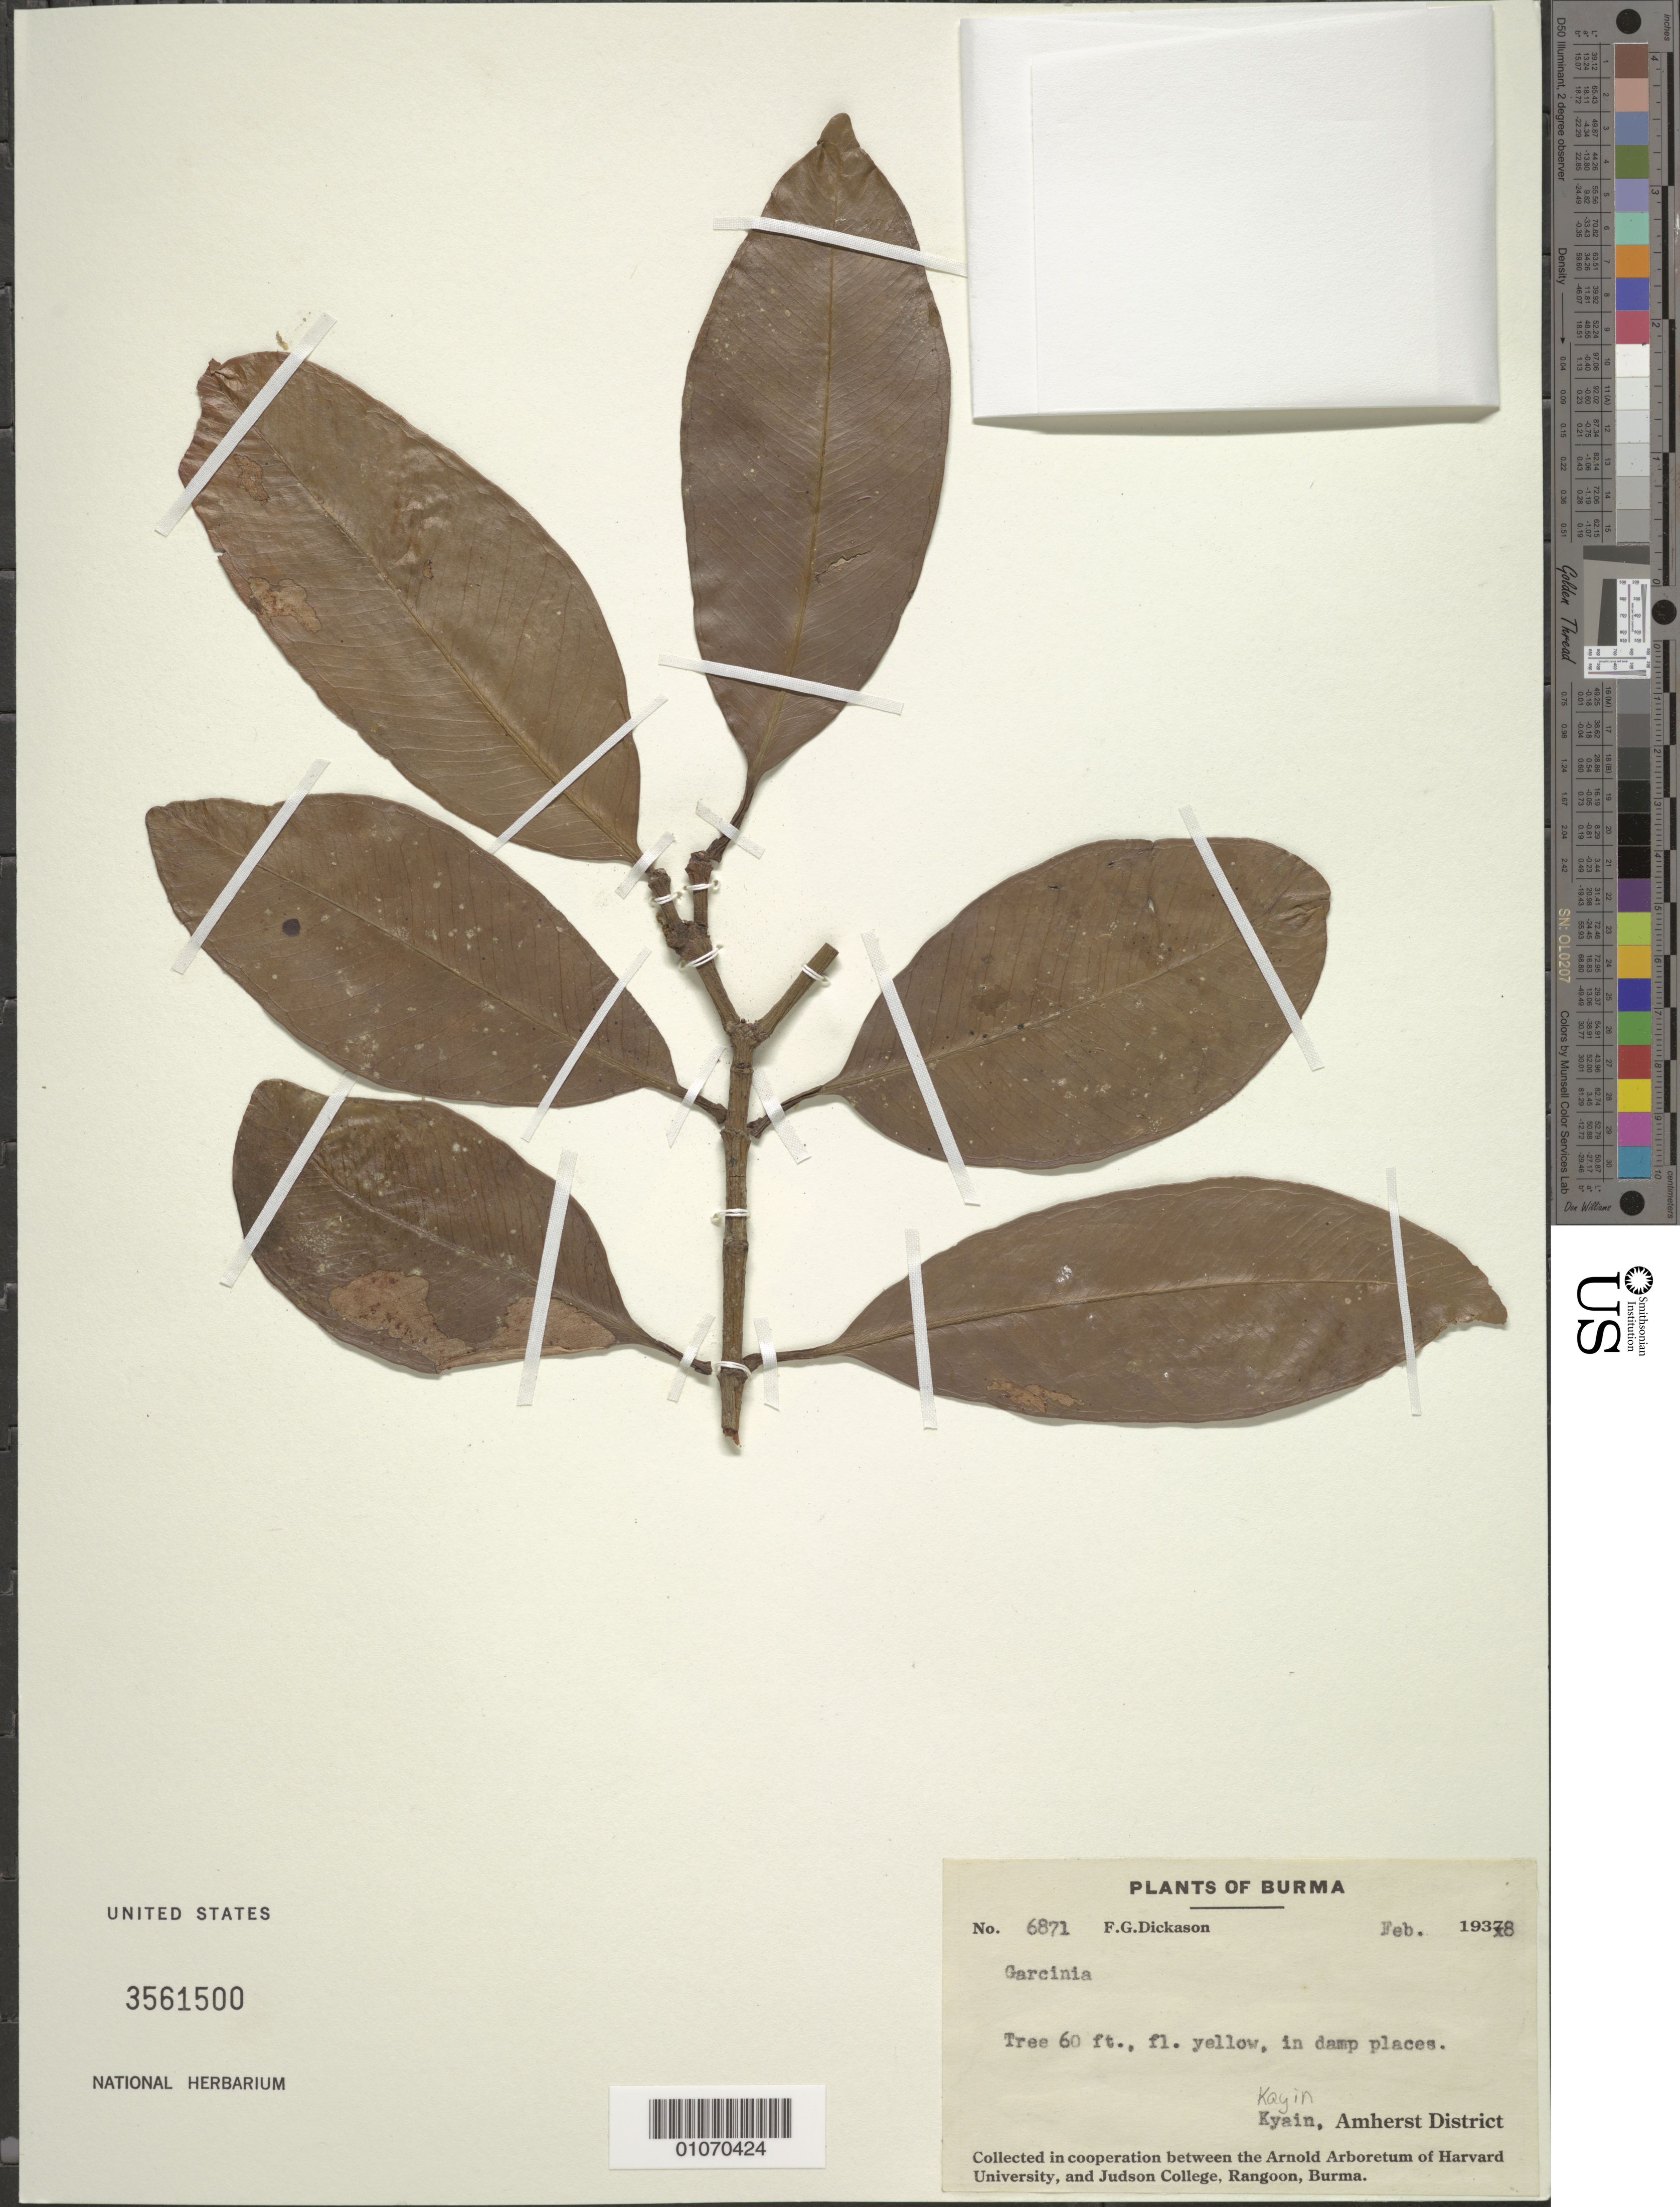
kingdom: Plantae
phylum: Tracheophyta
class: Magnoliopsida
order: Malpighiales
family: Clusiaceae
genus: Garcinia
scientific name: Garcinia sp.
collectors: F. Dickason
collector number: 6871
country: Myanmar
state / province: Kayin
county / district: Amherst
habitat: in damp places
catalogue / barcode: US 3561500